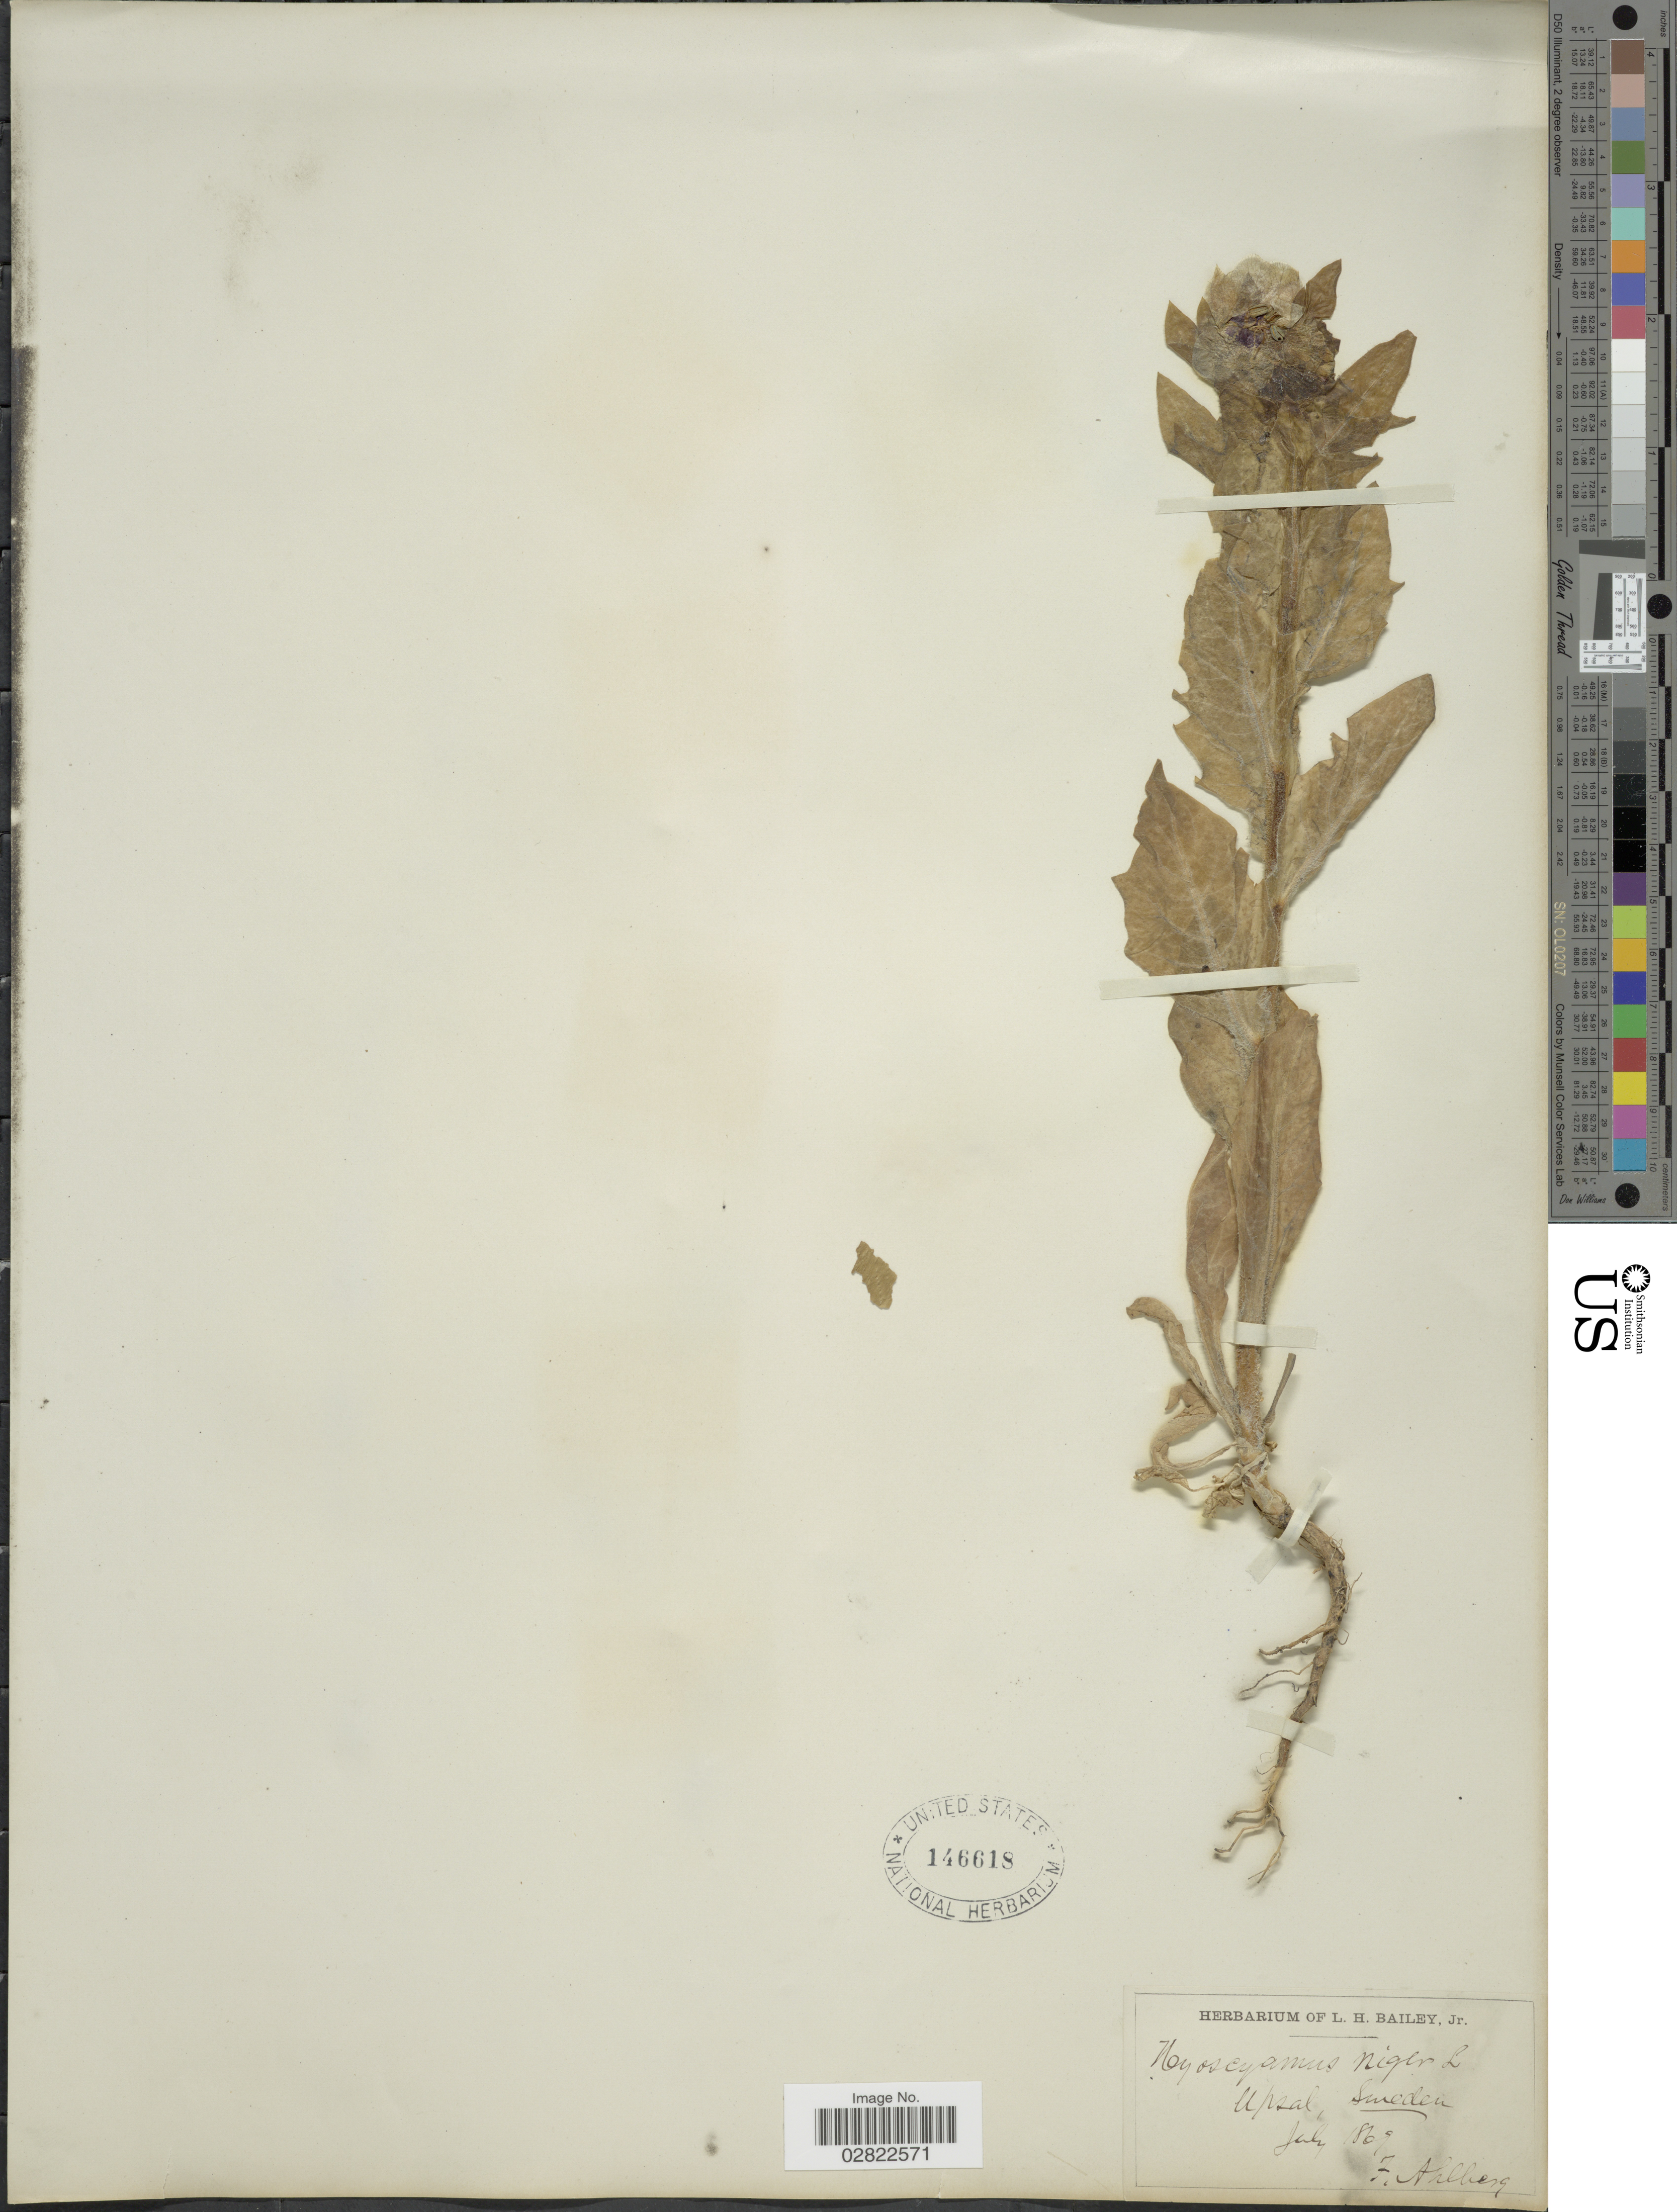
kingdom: Plantae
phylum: Tracheophyta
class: Magnoliopsida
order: Solanales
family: Solanaceae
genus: Hyoscyamus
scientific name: Hyoscyamus niger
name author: L.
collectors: F. Ahlberg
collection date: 1868-07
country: Sweden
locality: Upsal.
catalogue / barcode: US 146618